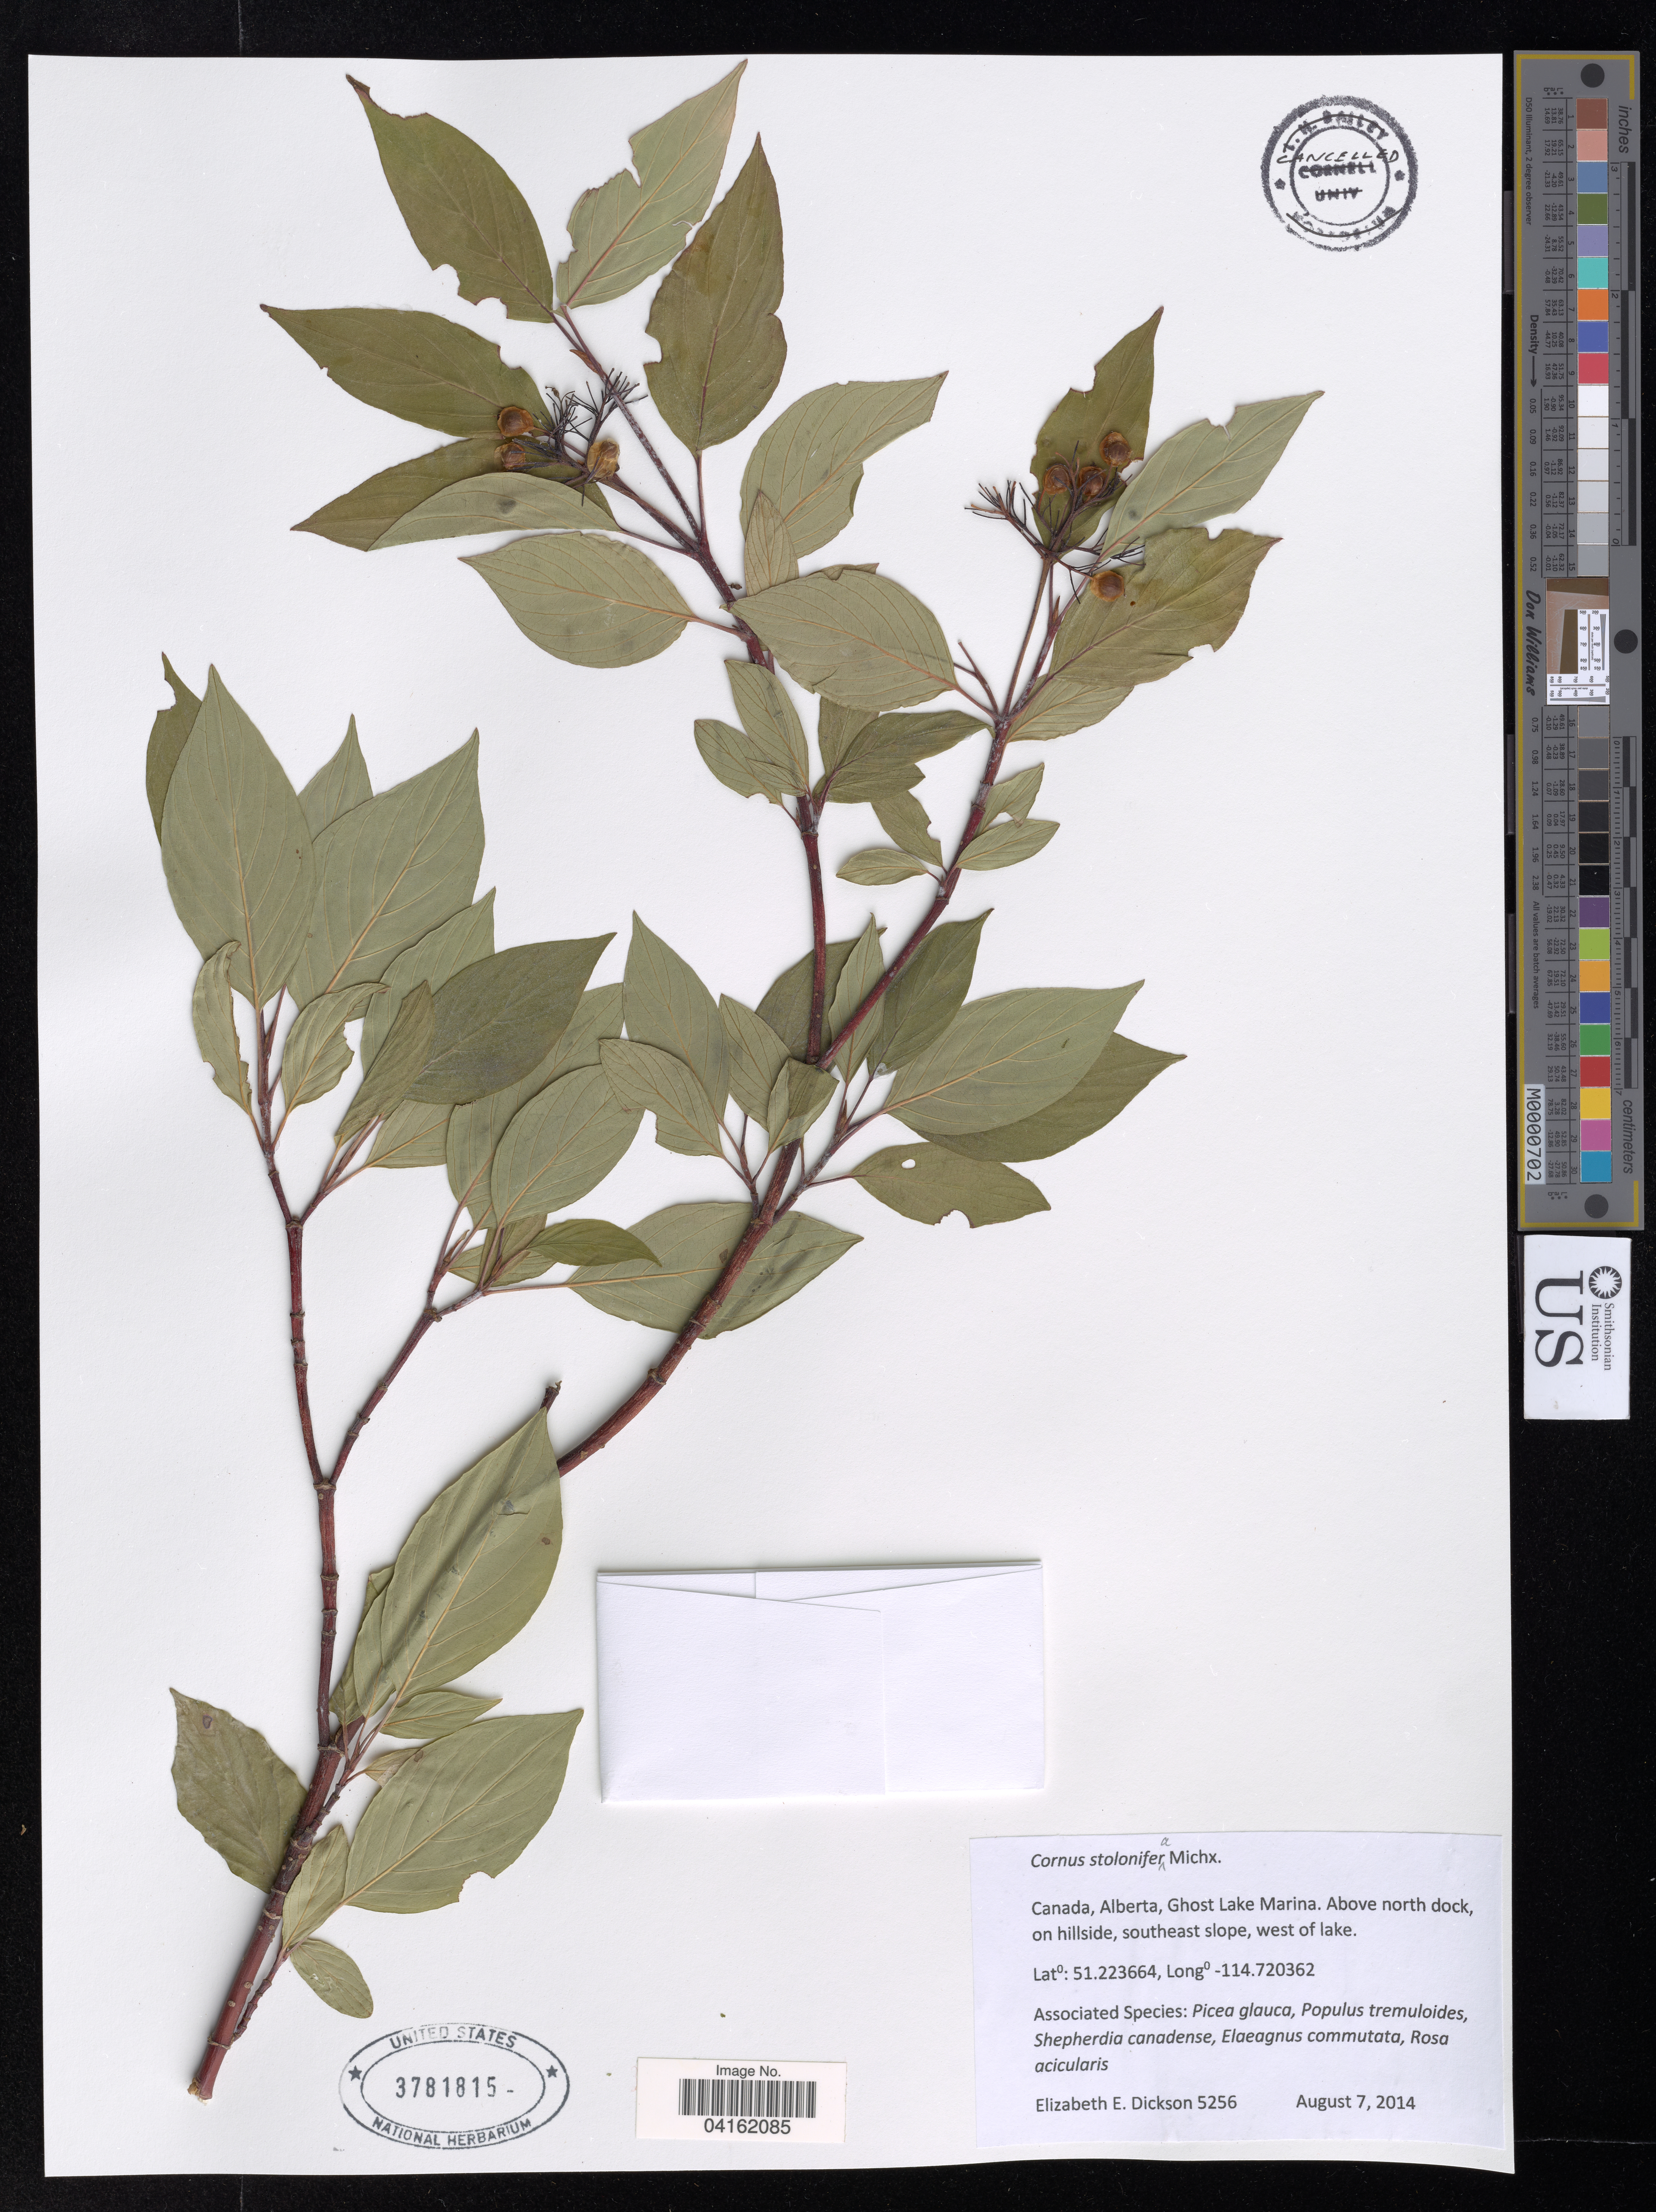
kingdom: Plantae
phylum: Tracheophyta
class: Magnoliopsida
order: Cornales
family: Cornaceae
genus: Cornus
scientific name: Cornus stolonifera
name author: Michx.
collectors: E. Dickson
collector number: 5256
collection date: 2014-08-07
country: Canada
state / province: Alberta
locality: Ghost Lake Marina. Above north dock, on hillside, southeast slope, west of lake.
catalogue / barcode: US 3781815